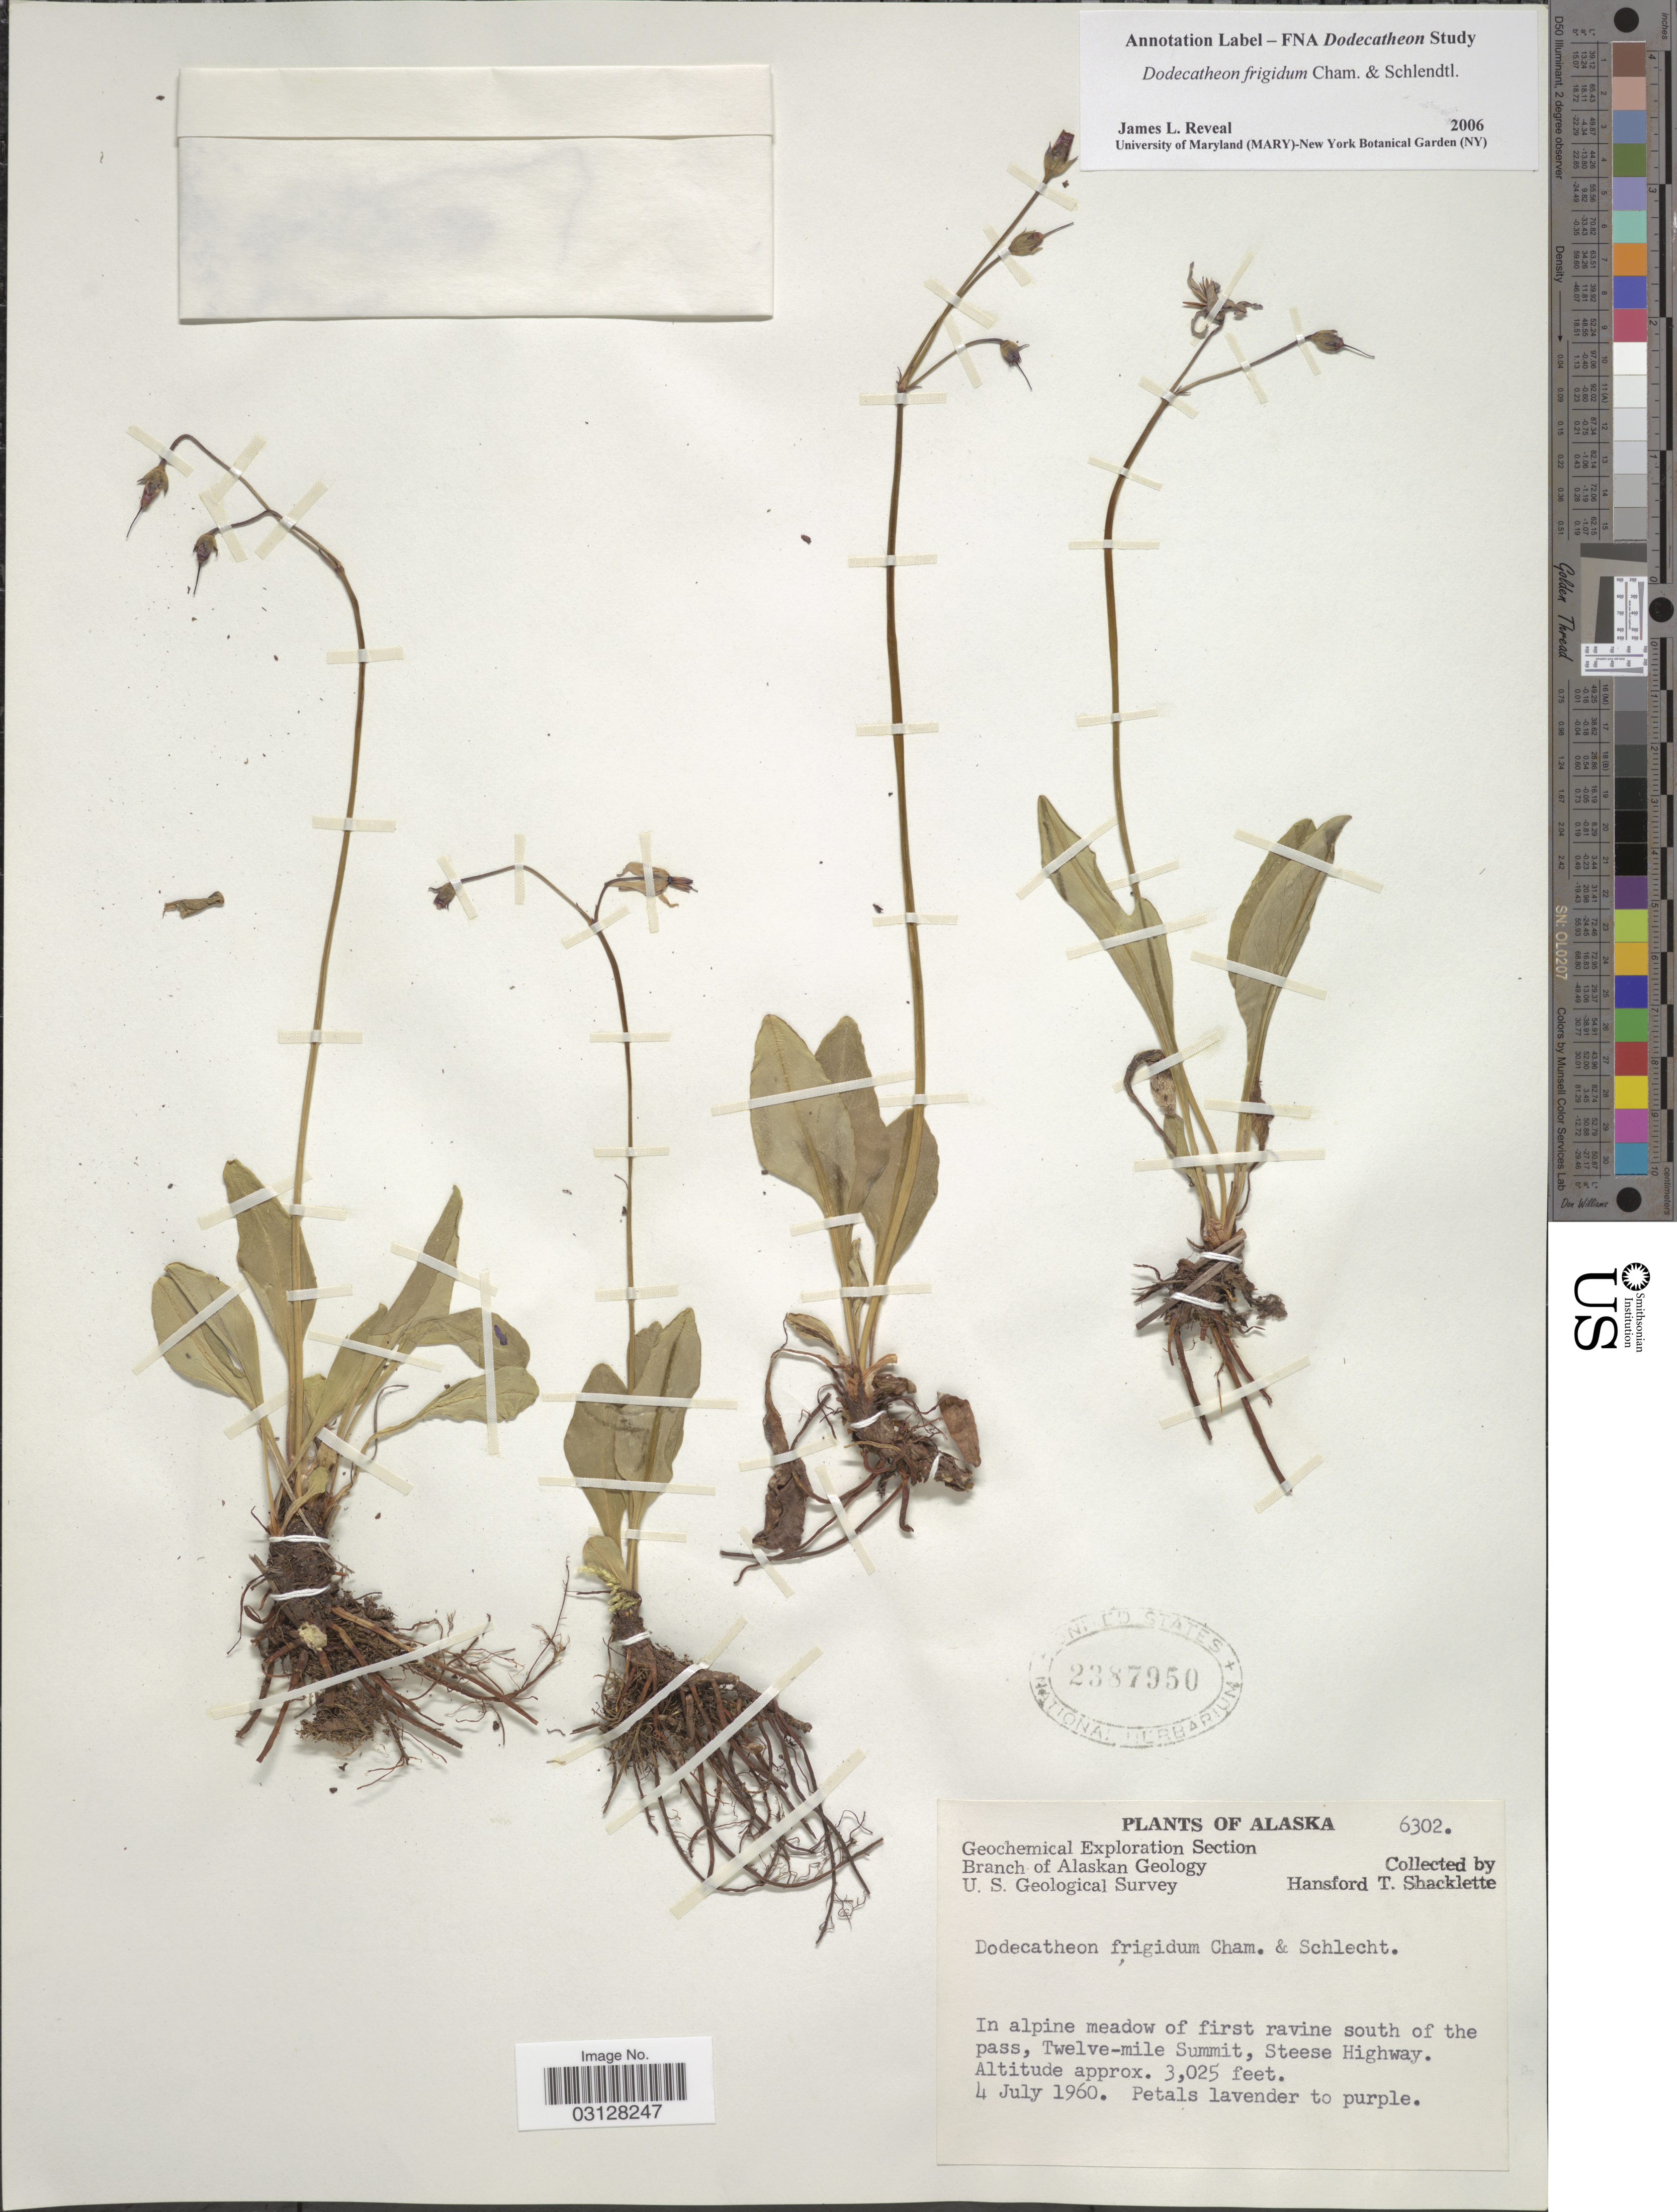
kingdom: Plantae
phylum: Tracheophyta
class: Magnoliopsida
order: Ericales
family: Primulaceae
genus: Dodecatheon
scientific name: Dodecatheon frigidum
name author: Cham. & Schltdl.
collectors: H. Shacklette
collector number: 6302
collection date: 1960-07-04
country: United States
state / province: Alaska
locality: In alpine meadow of first ravine south of the pass, Twelve-mile Summit, Steese Highway.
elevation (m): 922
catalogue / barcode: US 2387950